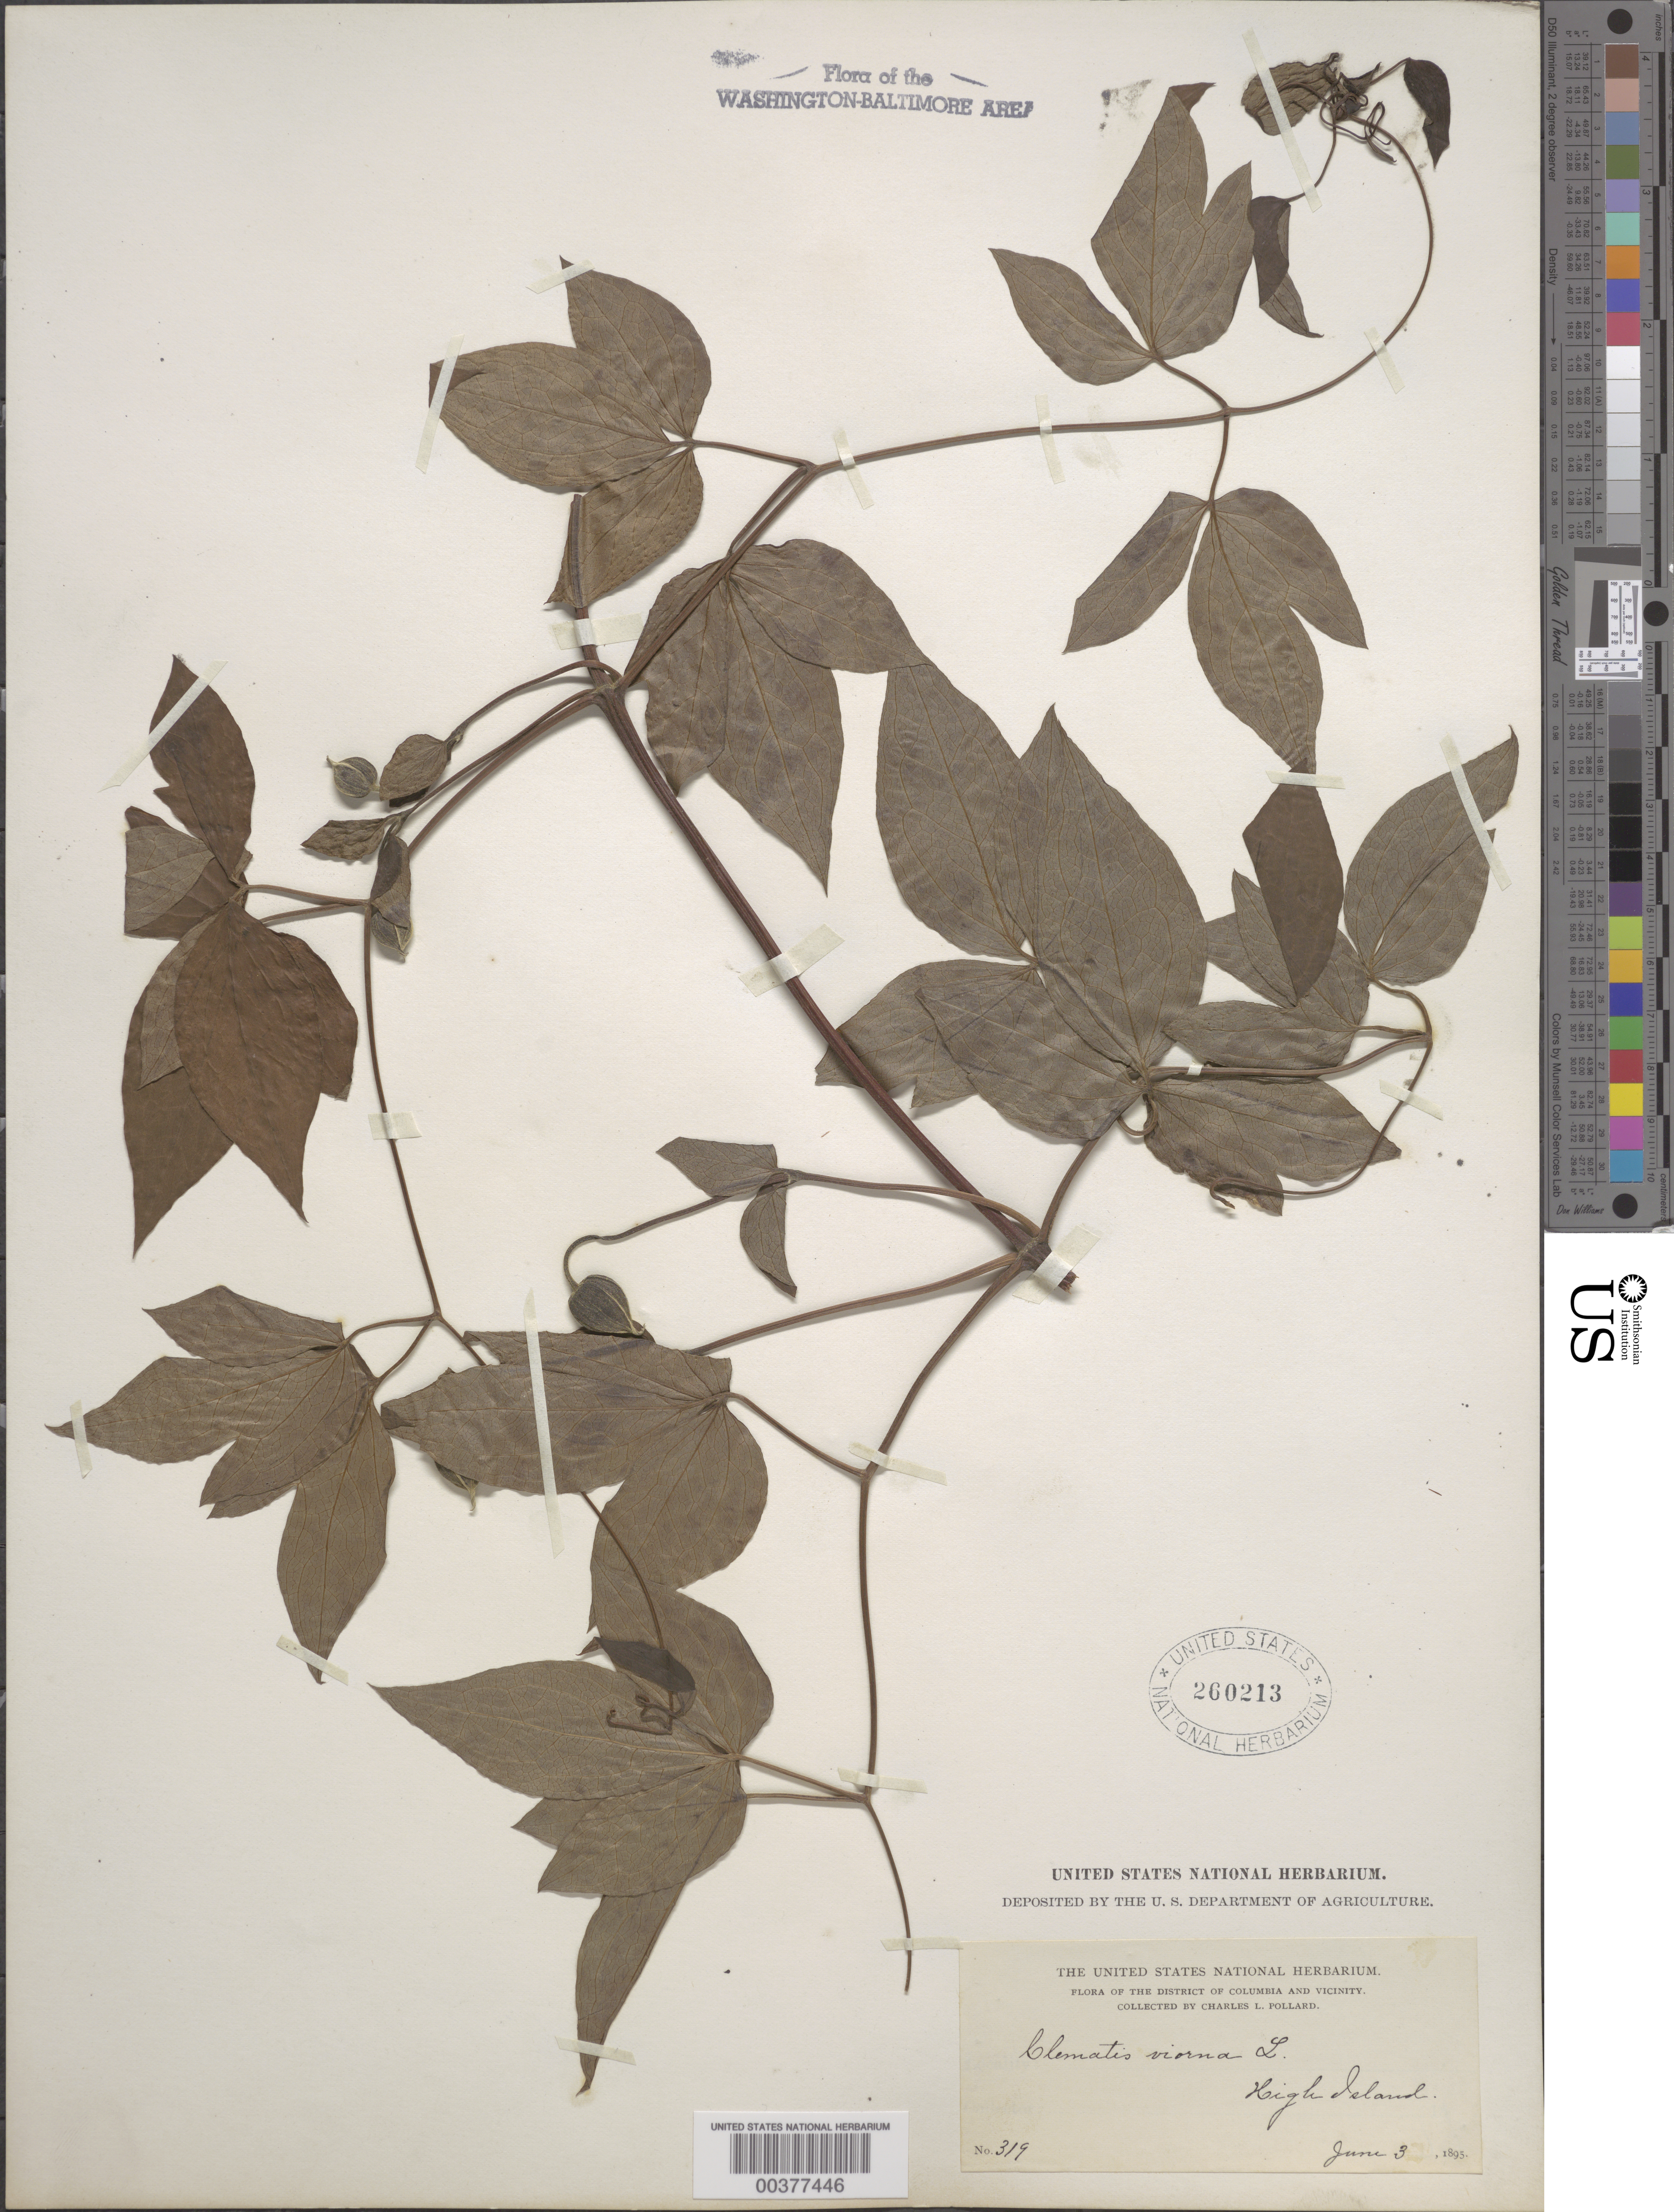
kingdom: Plantae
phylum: Tracheophyta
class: Magnoliopsida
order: Ranunculales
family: Ranunculaceae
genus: Clematis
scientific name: Clematis viorna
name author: L.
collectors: C. L. Pollard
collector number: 319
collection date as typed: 03 Jun 1895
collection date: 1895-06-03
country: United States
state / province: Maryland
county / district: Montgomery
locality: High Island C. & O. Canal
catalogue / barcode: US 260213